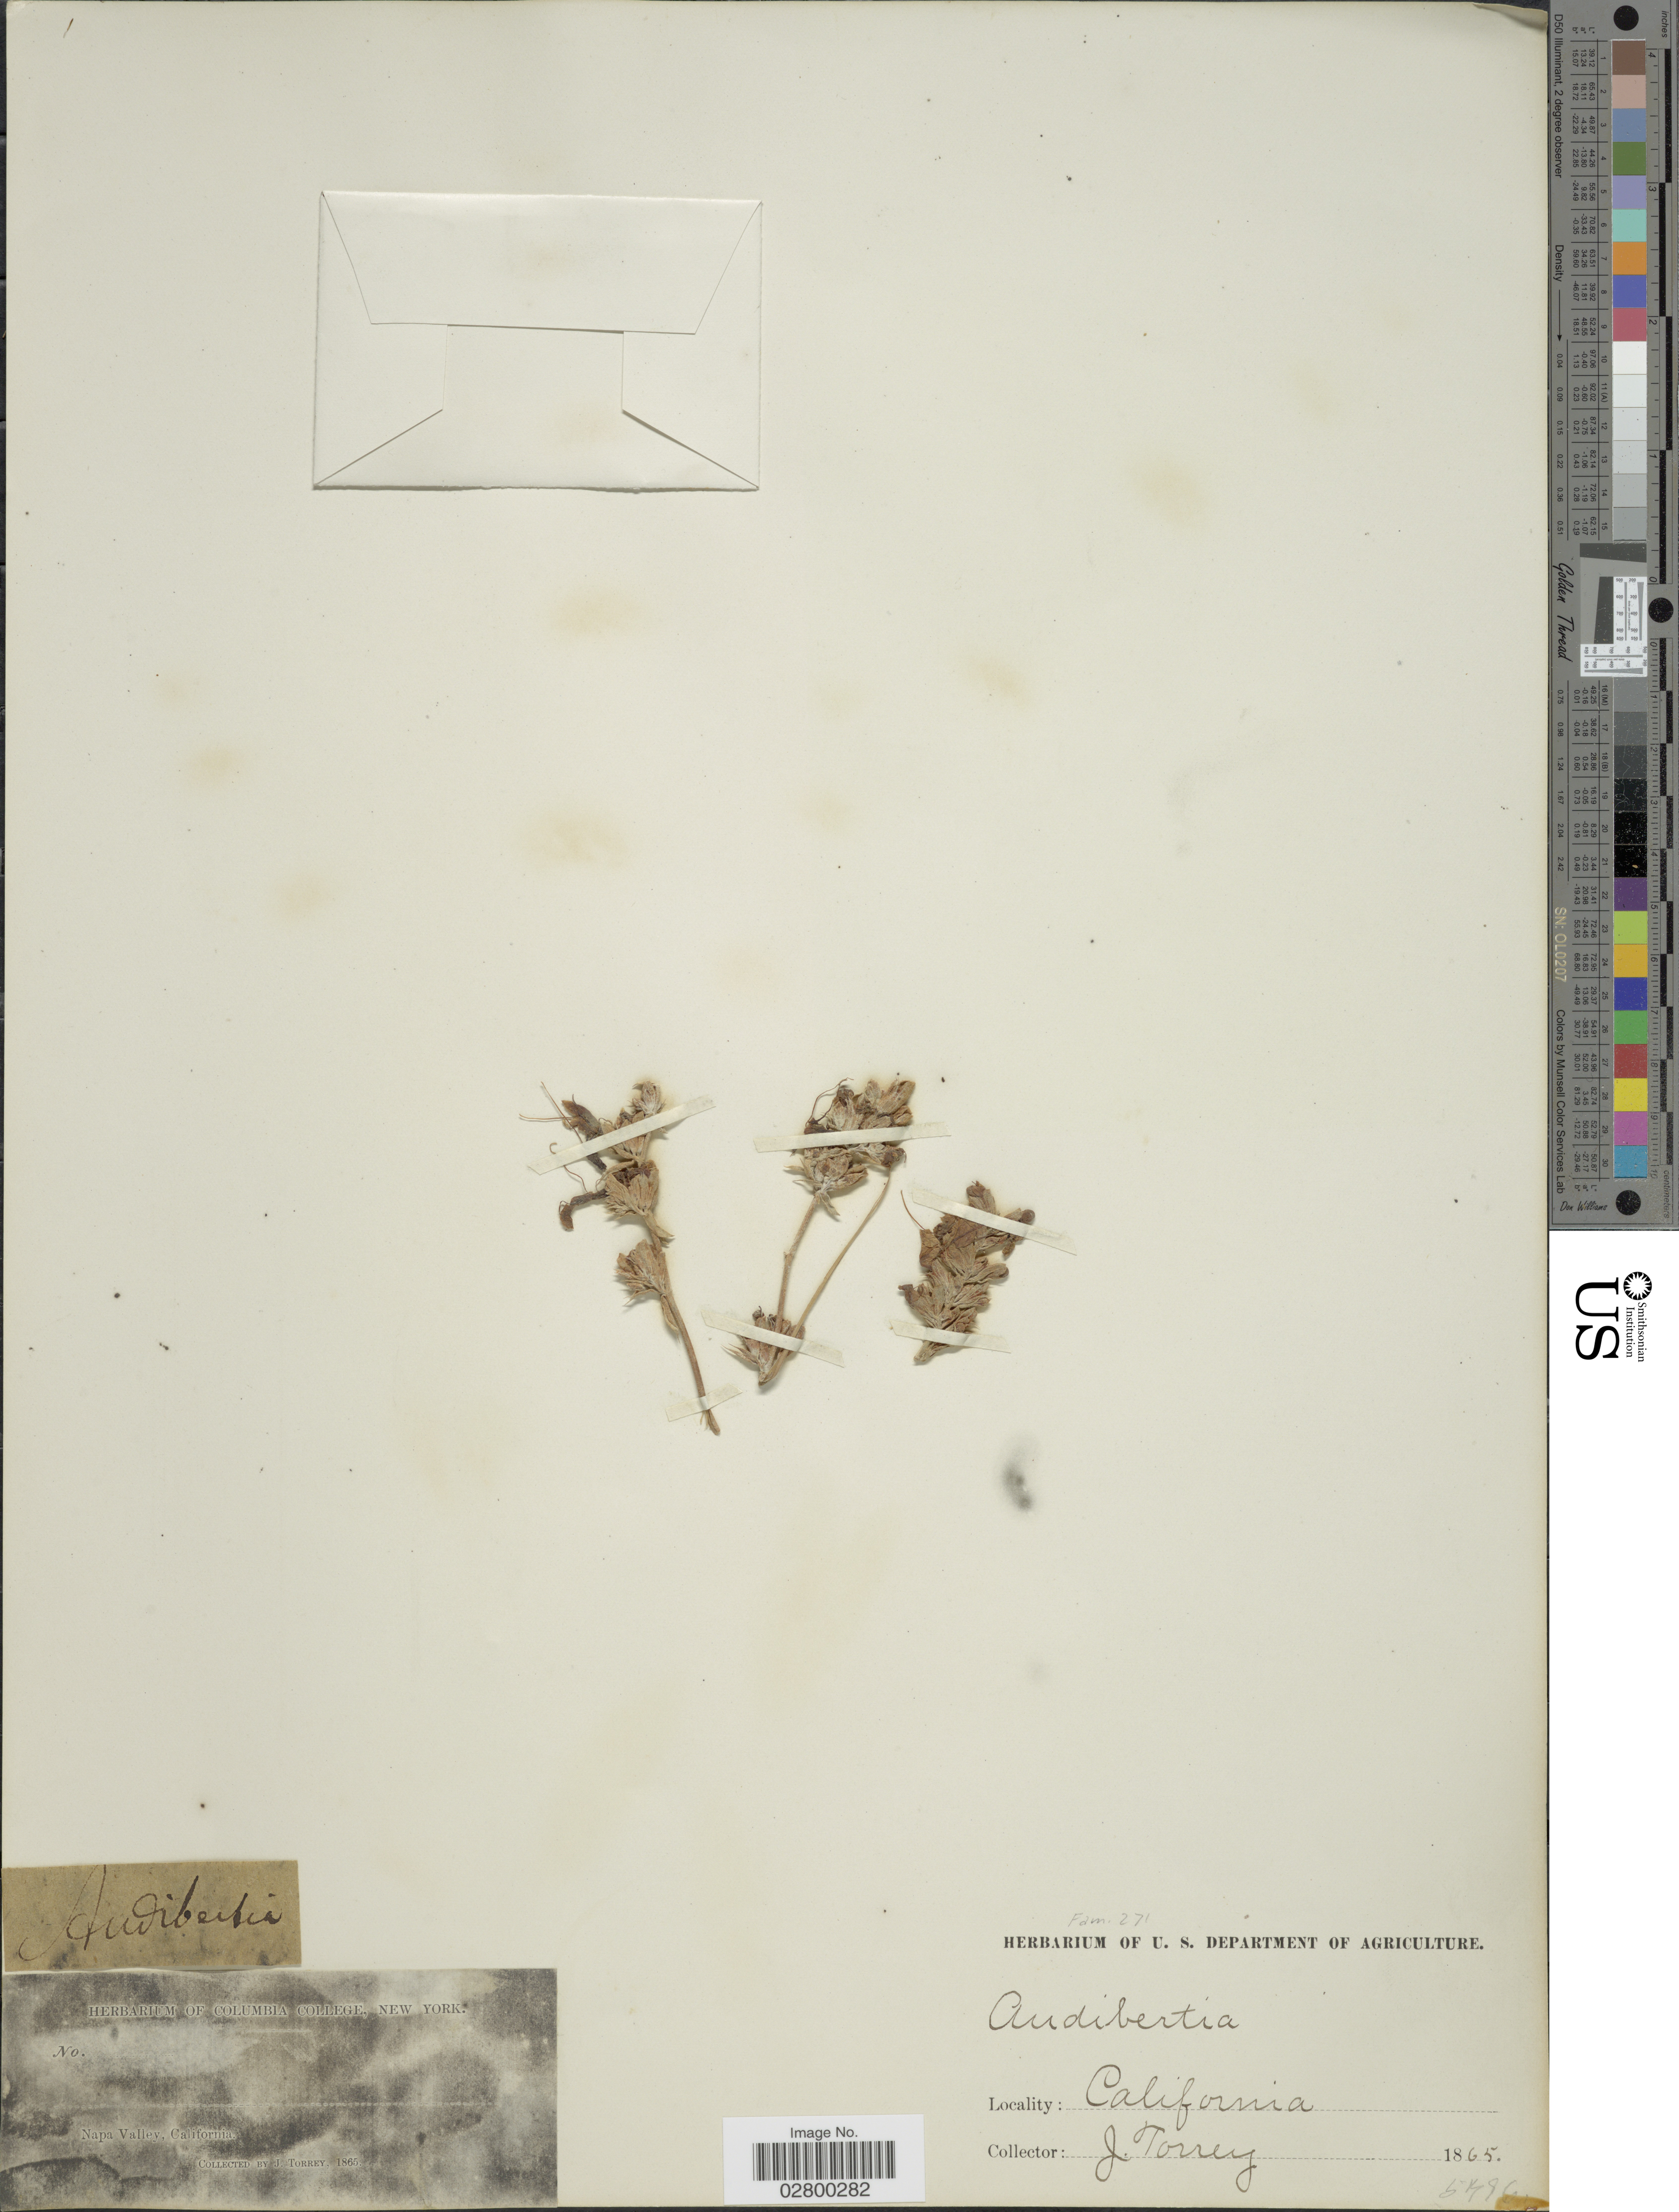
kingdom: Plantae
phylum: Tracheophyta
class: Magnoliopsida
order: Lamiales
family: Lamiaceae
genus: Salvia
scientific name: Salvia sp.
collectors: J. Torrey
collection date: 1865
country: United States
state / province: California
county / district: Napa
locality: Napa Valley, California.